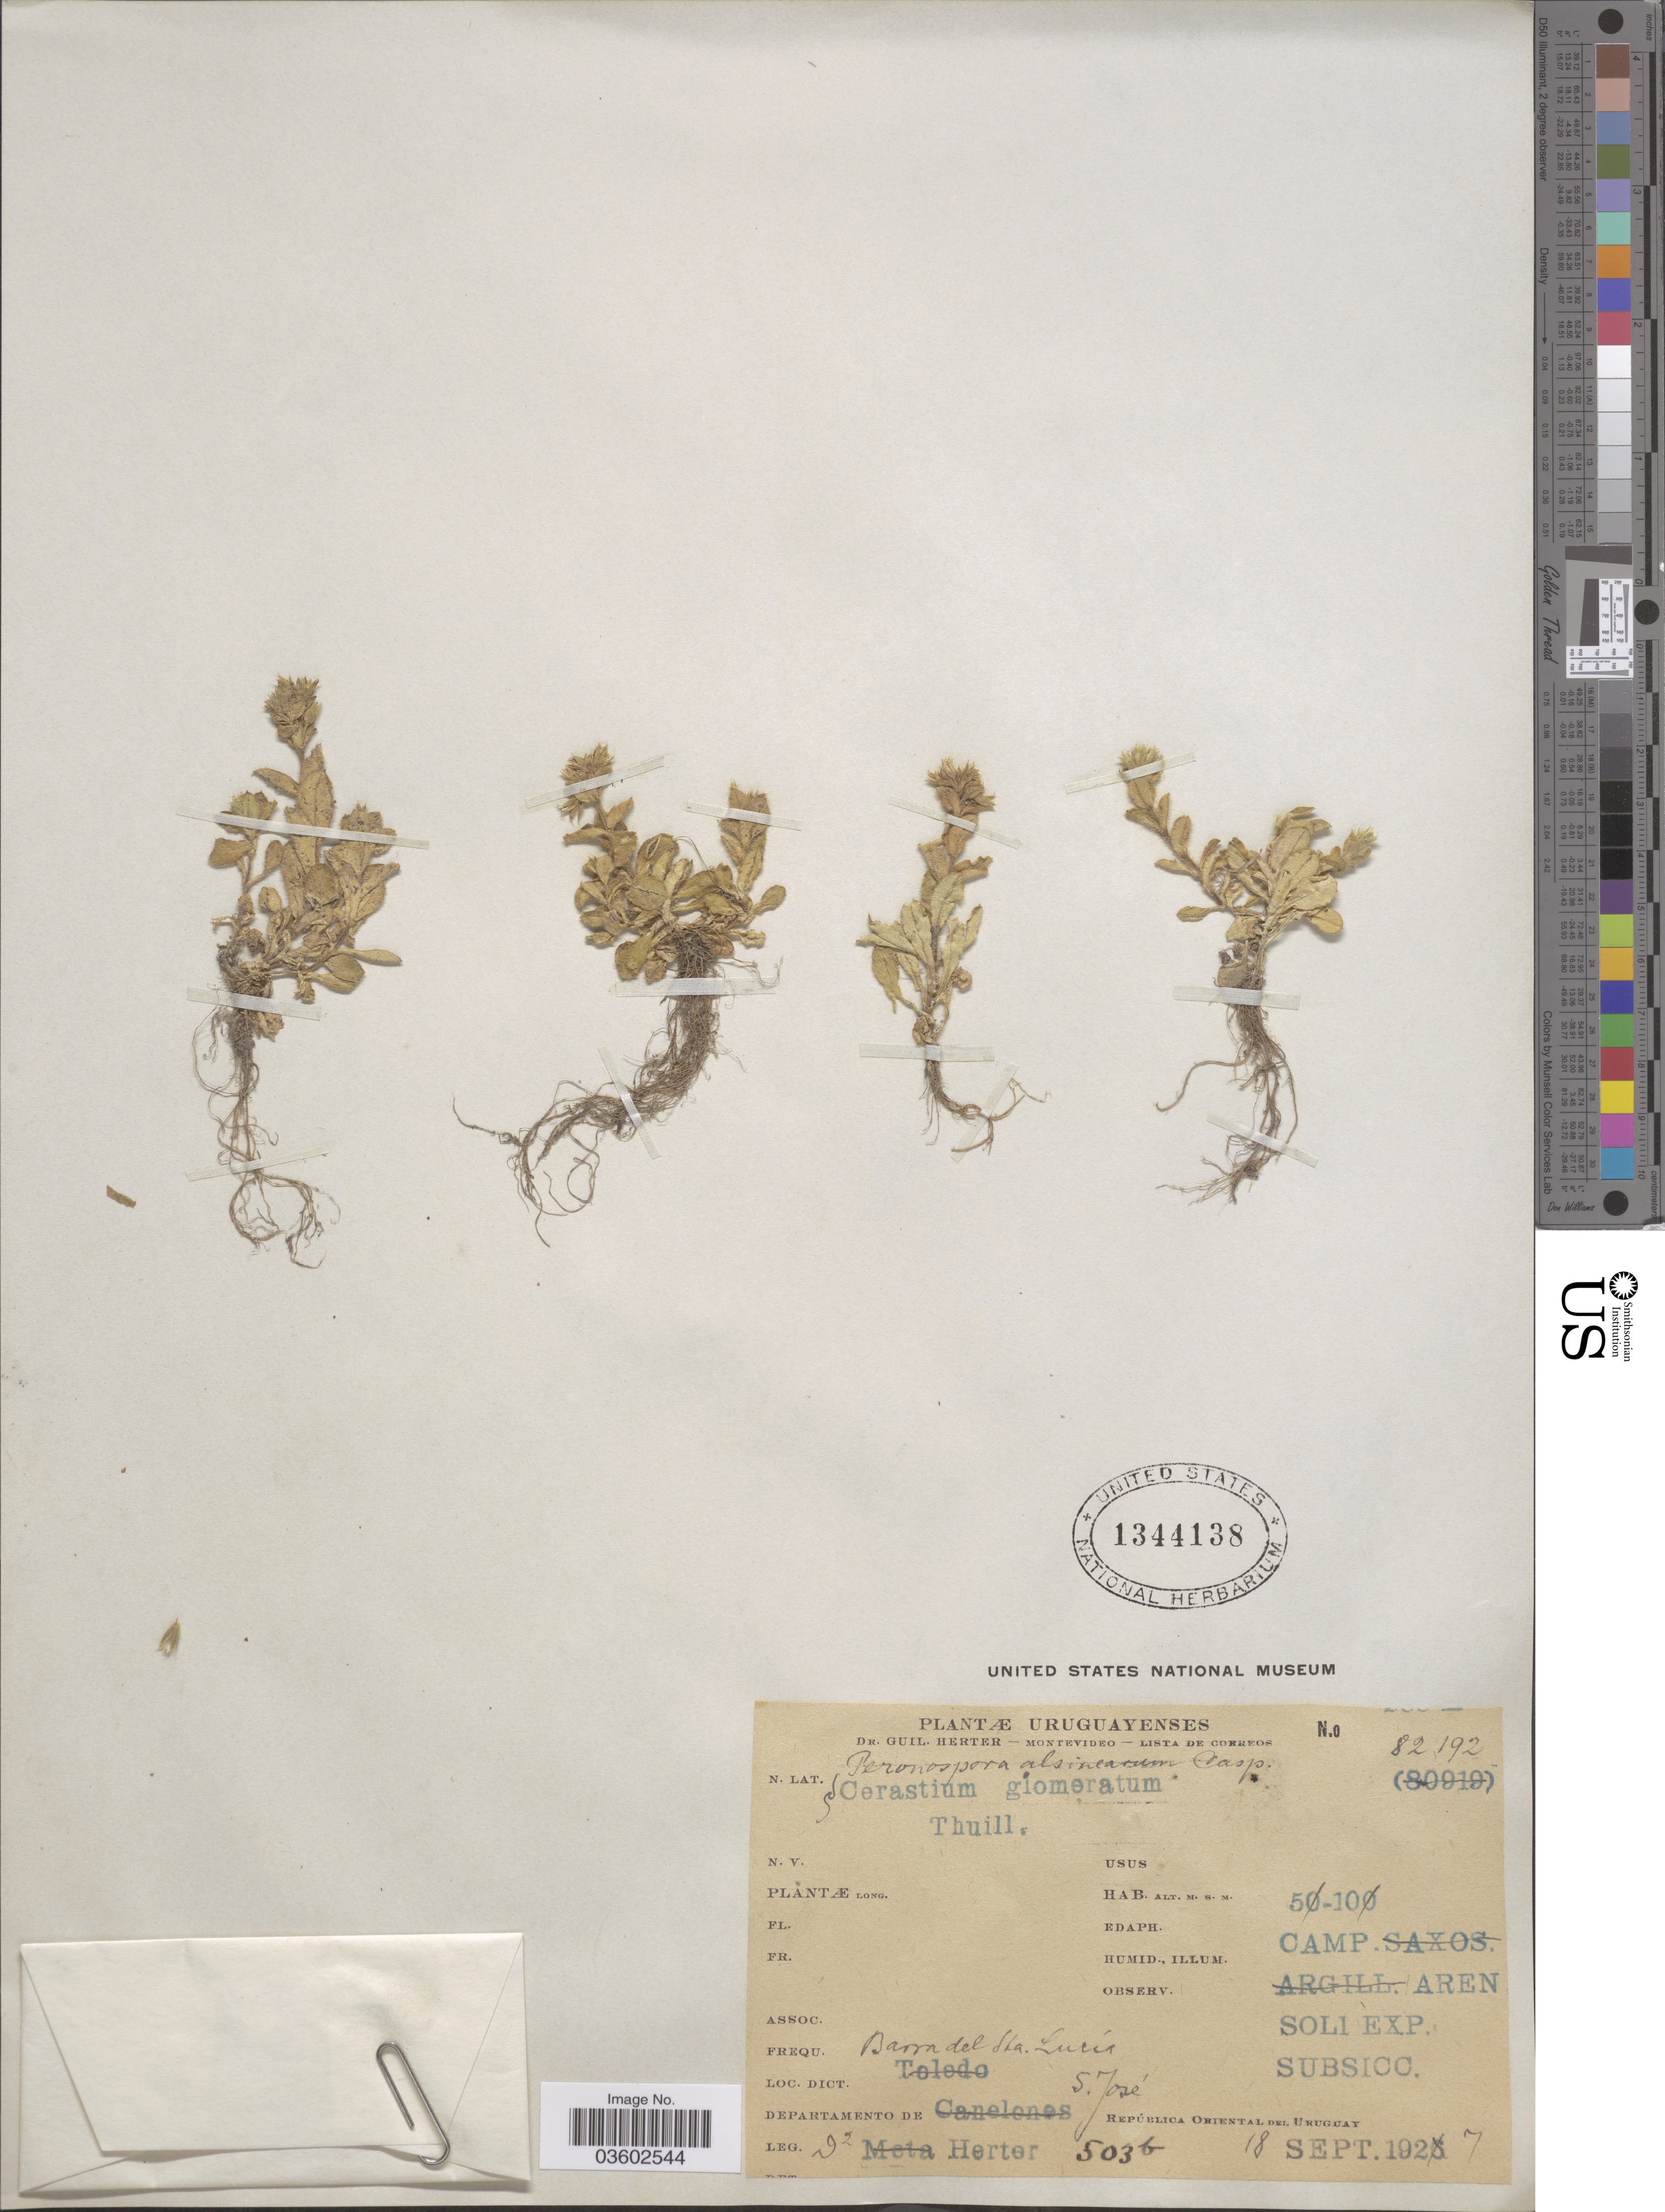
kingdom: Plantae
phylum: Tracheophyta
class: Magnoliopsida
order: Caryophyllales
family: Caryophyllaceae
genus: Cerastium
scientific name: Cerastium glomeratum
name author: Thuill.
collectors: G. Herter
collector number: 503b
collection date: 1927-09-18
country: Uruguay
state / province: San Jose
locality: Barro del Sta. Lucía. Departamento de S. José.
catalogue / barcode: US 1344138